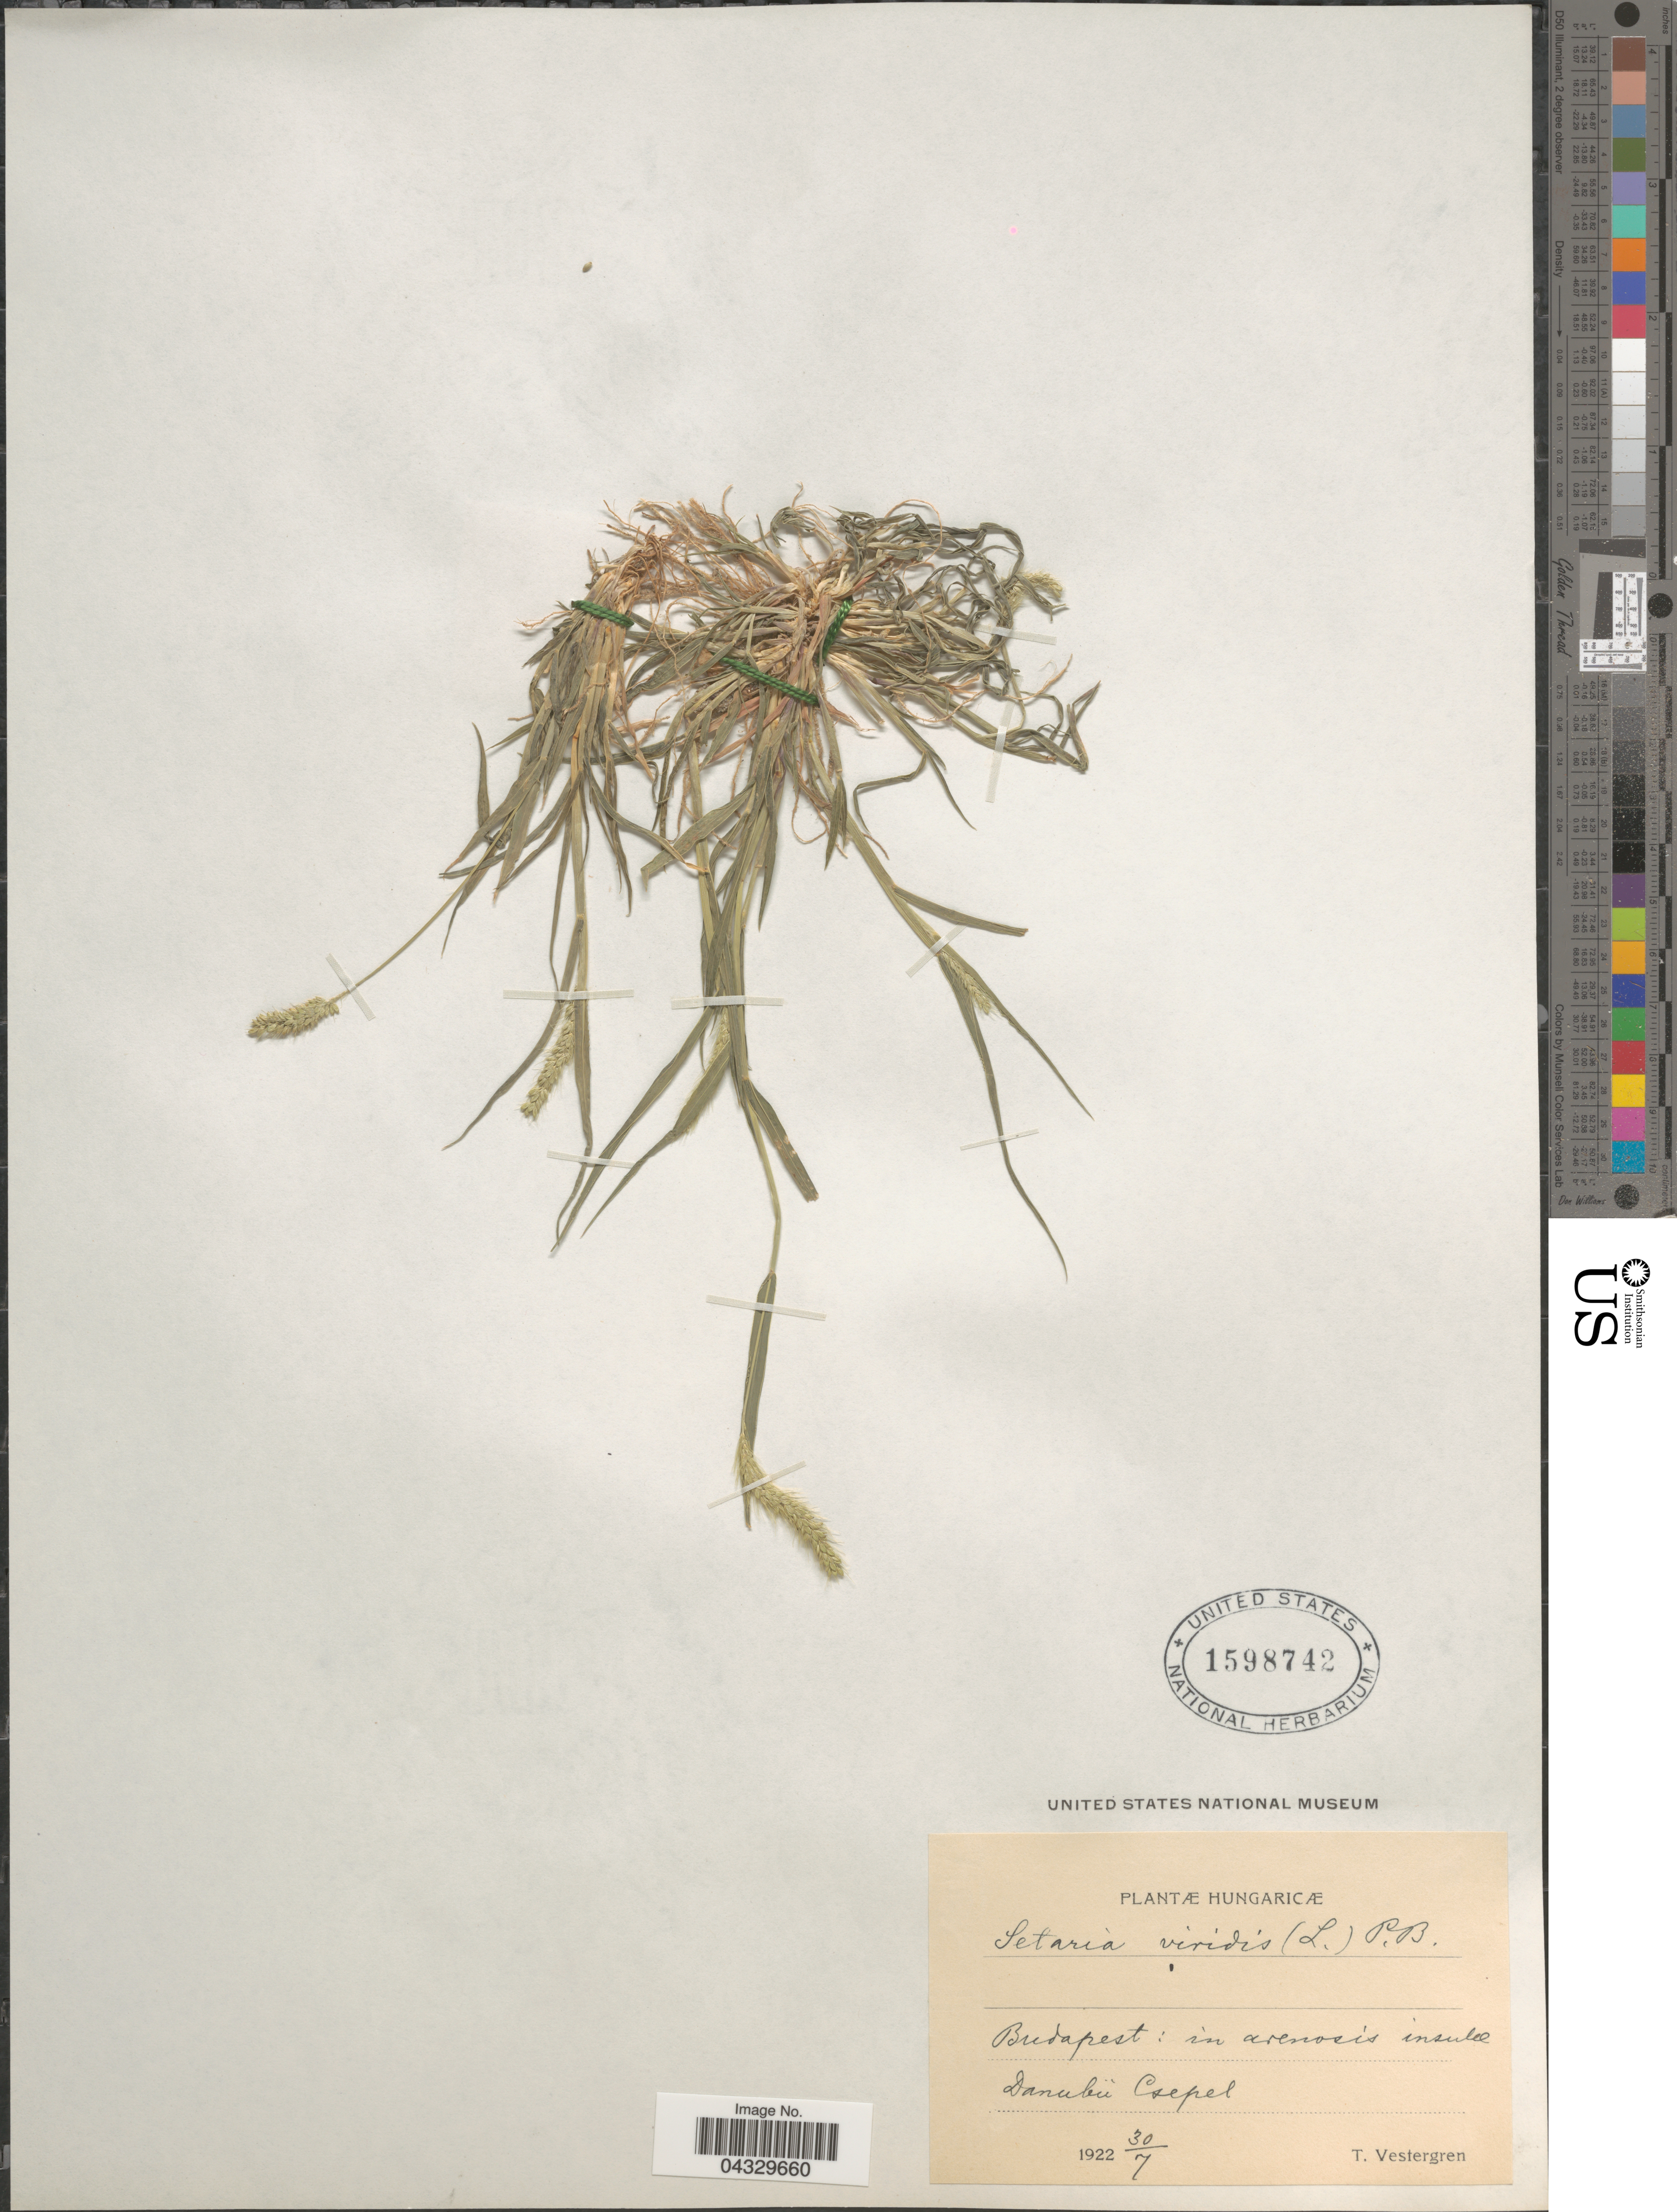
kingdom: Plantae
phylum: Tracheophyta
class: Liliopsida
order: Poales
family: Poaceae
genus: Setaria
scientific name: Setaria viridis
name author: (L.) P. Beauv.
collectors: T. Vestergren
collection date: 1922-07-30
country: Hungary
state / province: Budapest, Capital District of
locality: Hungaricæ. Budapest: in arenosis insula. Danubü Csepel.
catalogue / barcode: US 1598742